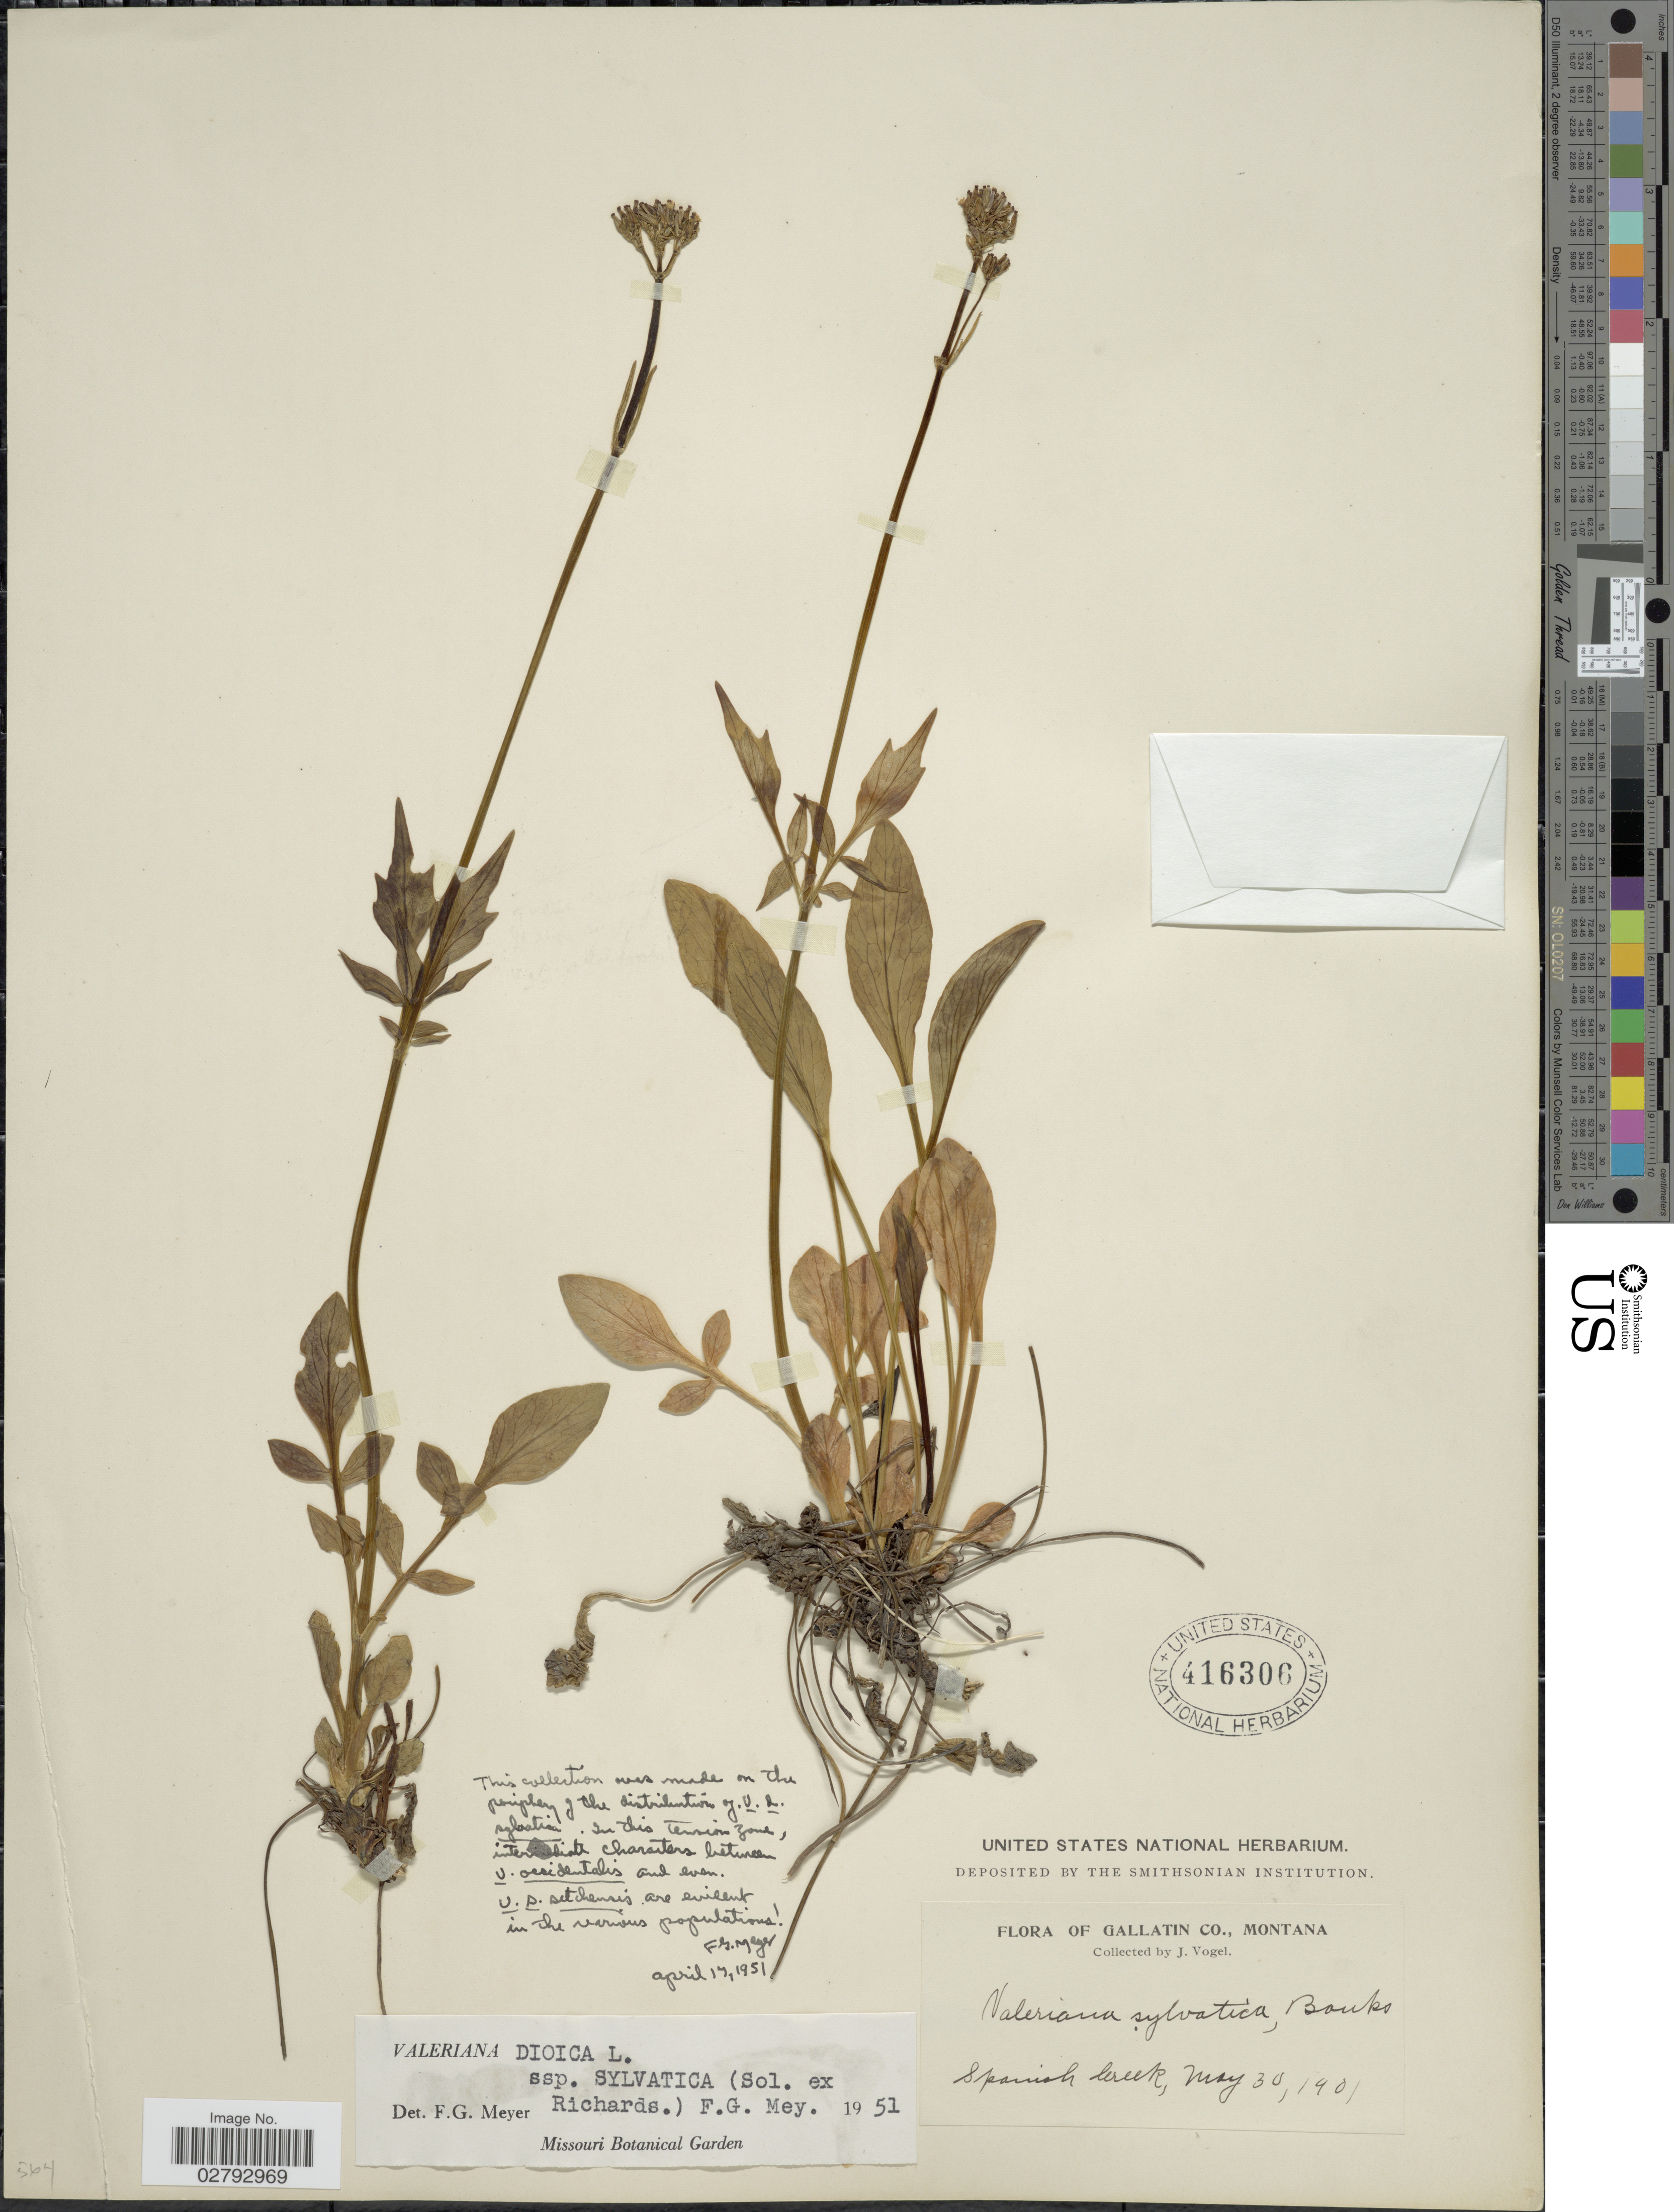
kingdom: Plantae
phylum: Tracheophyta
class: Magnoliopsida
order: Dipsacales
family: Caprifoliaceae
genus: Valeriana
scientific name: Valeriana dioica subsp. sylvatica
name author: (Sol. ex Richardson) F.G. Mey.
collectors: J. Vogel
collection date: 1901-05-30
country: United States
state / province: Montana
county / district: Gallatin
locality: Spanish Creek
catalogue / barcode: US 416306